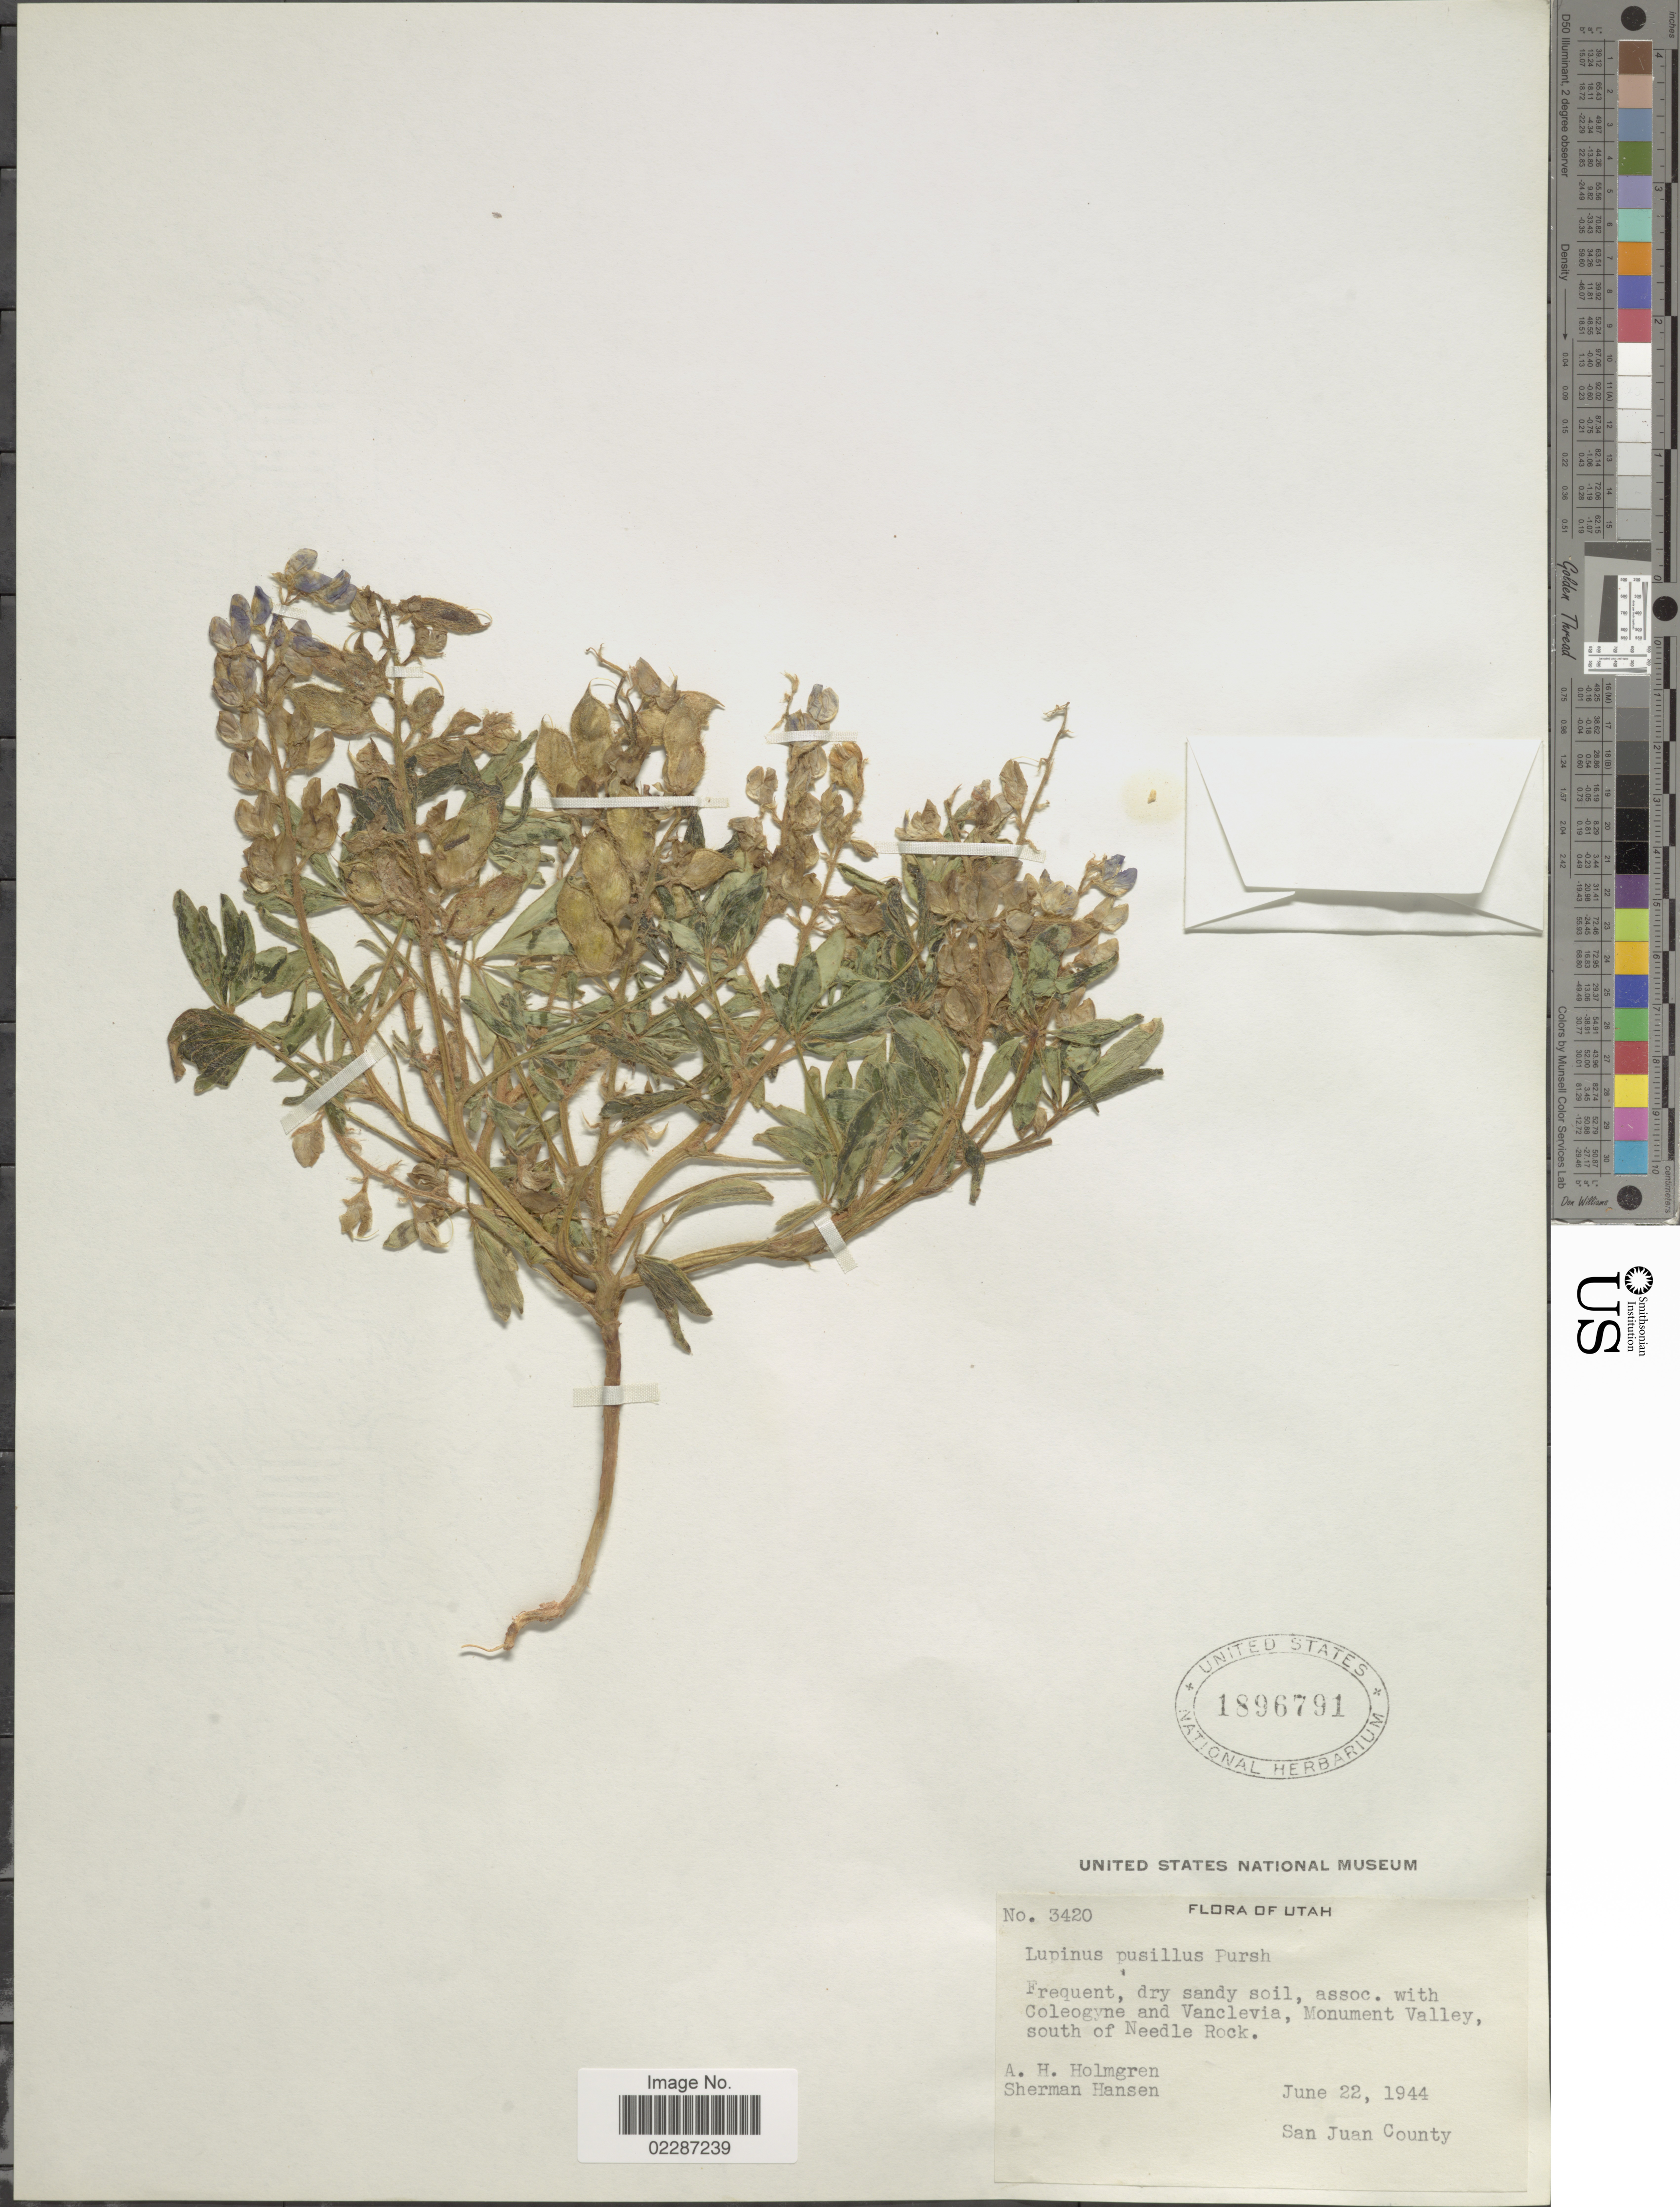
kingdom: Plantae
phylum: Tracheophyta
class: Magnoliopsida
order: Fabales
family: Fabaceae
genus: Lupinus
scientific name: Lupinus pusillus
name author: Pursh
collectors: A. H. Holmgren & S. Hansen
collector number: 3420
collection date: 1944-06-22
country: United States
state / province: Utah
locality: Monument Valley, south of Needle Rock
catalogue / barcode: US 1896791